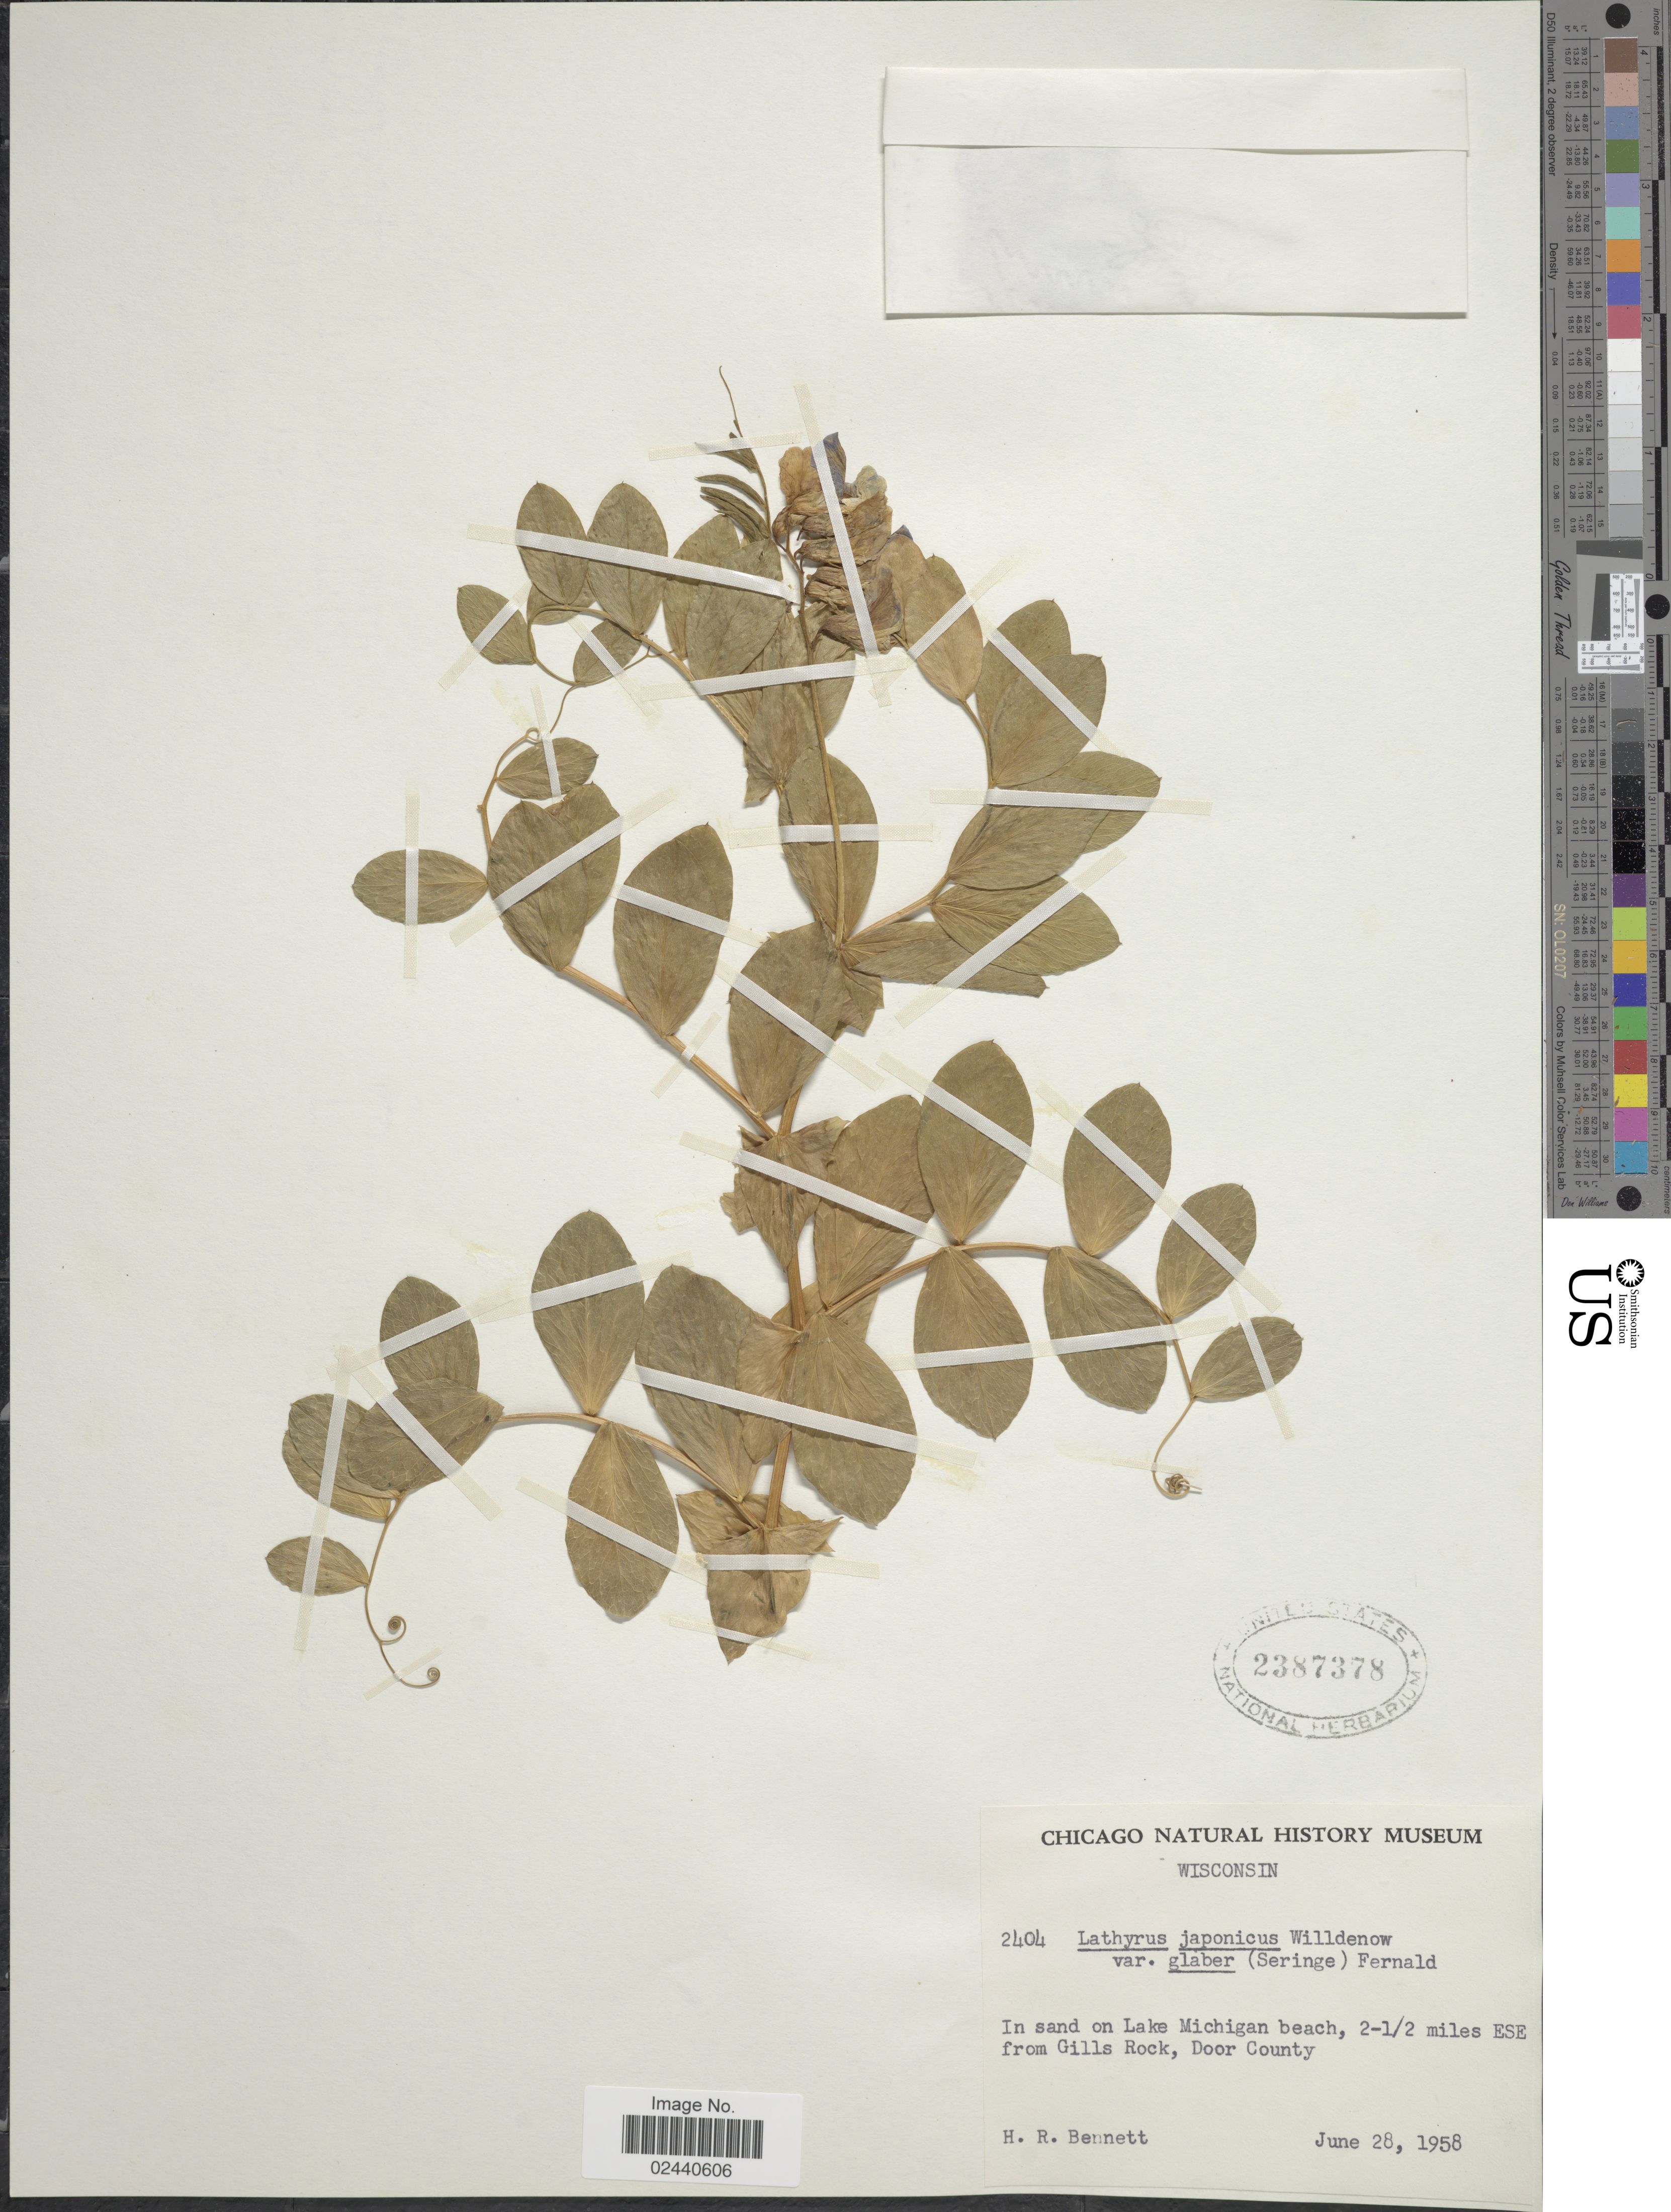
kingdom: Plantae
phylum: Tracheophyta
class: Magnoliopsida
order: Fabales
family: Fabaceae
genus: Lathyrus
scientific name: Lathyrus japonicus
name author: Willd.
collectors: H. R. Bennett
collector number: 2404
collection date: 1958-06-28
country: United States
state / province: Wisconsin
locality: Lake Michigan beach, 2-½ miles ESE from Gills Rock, Door County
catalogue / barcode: US 2387378